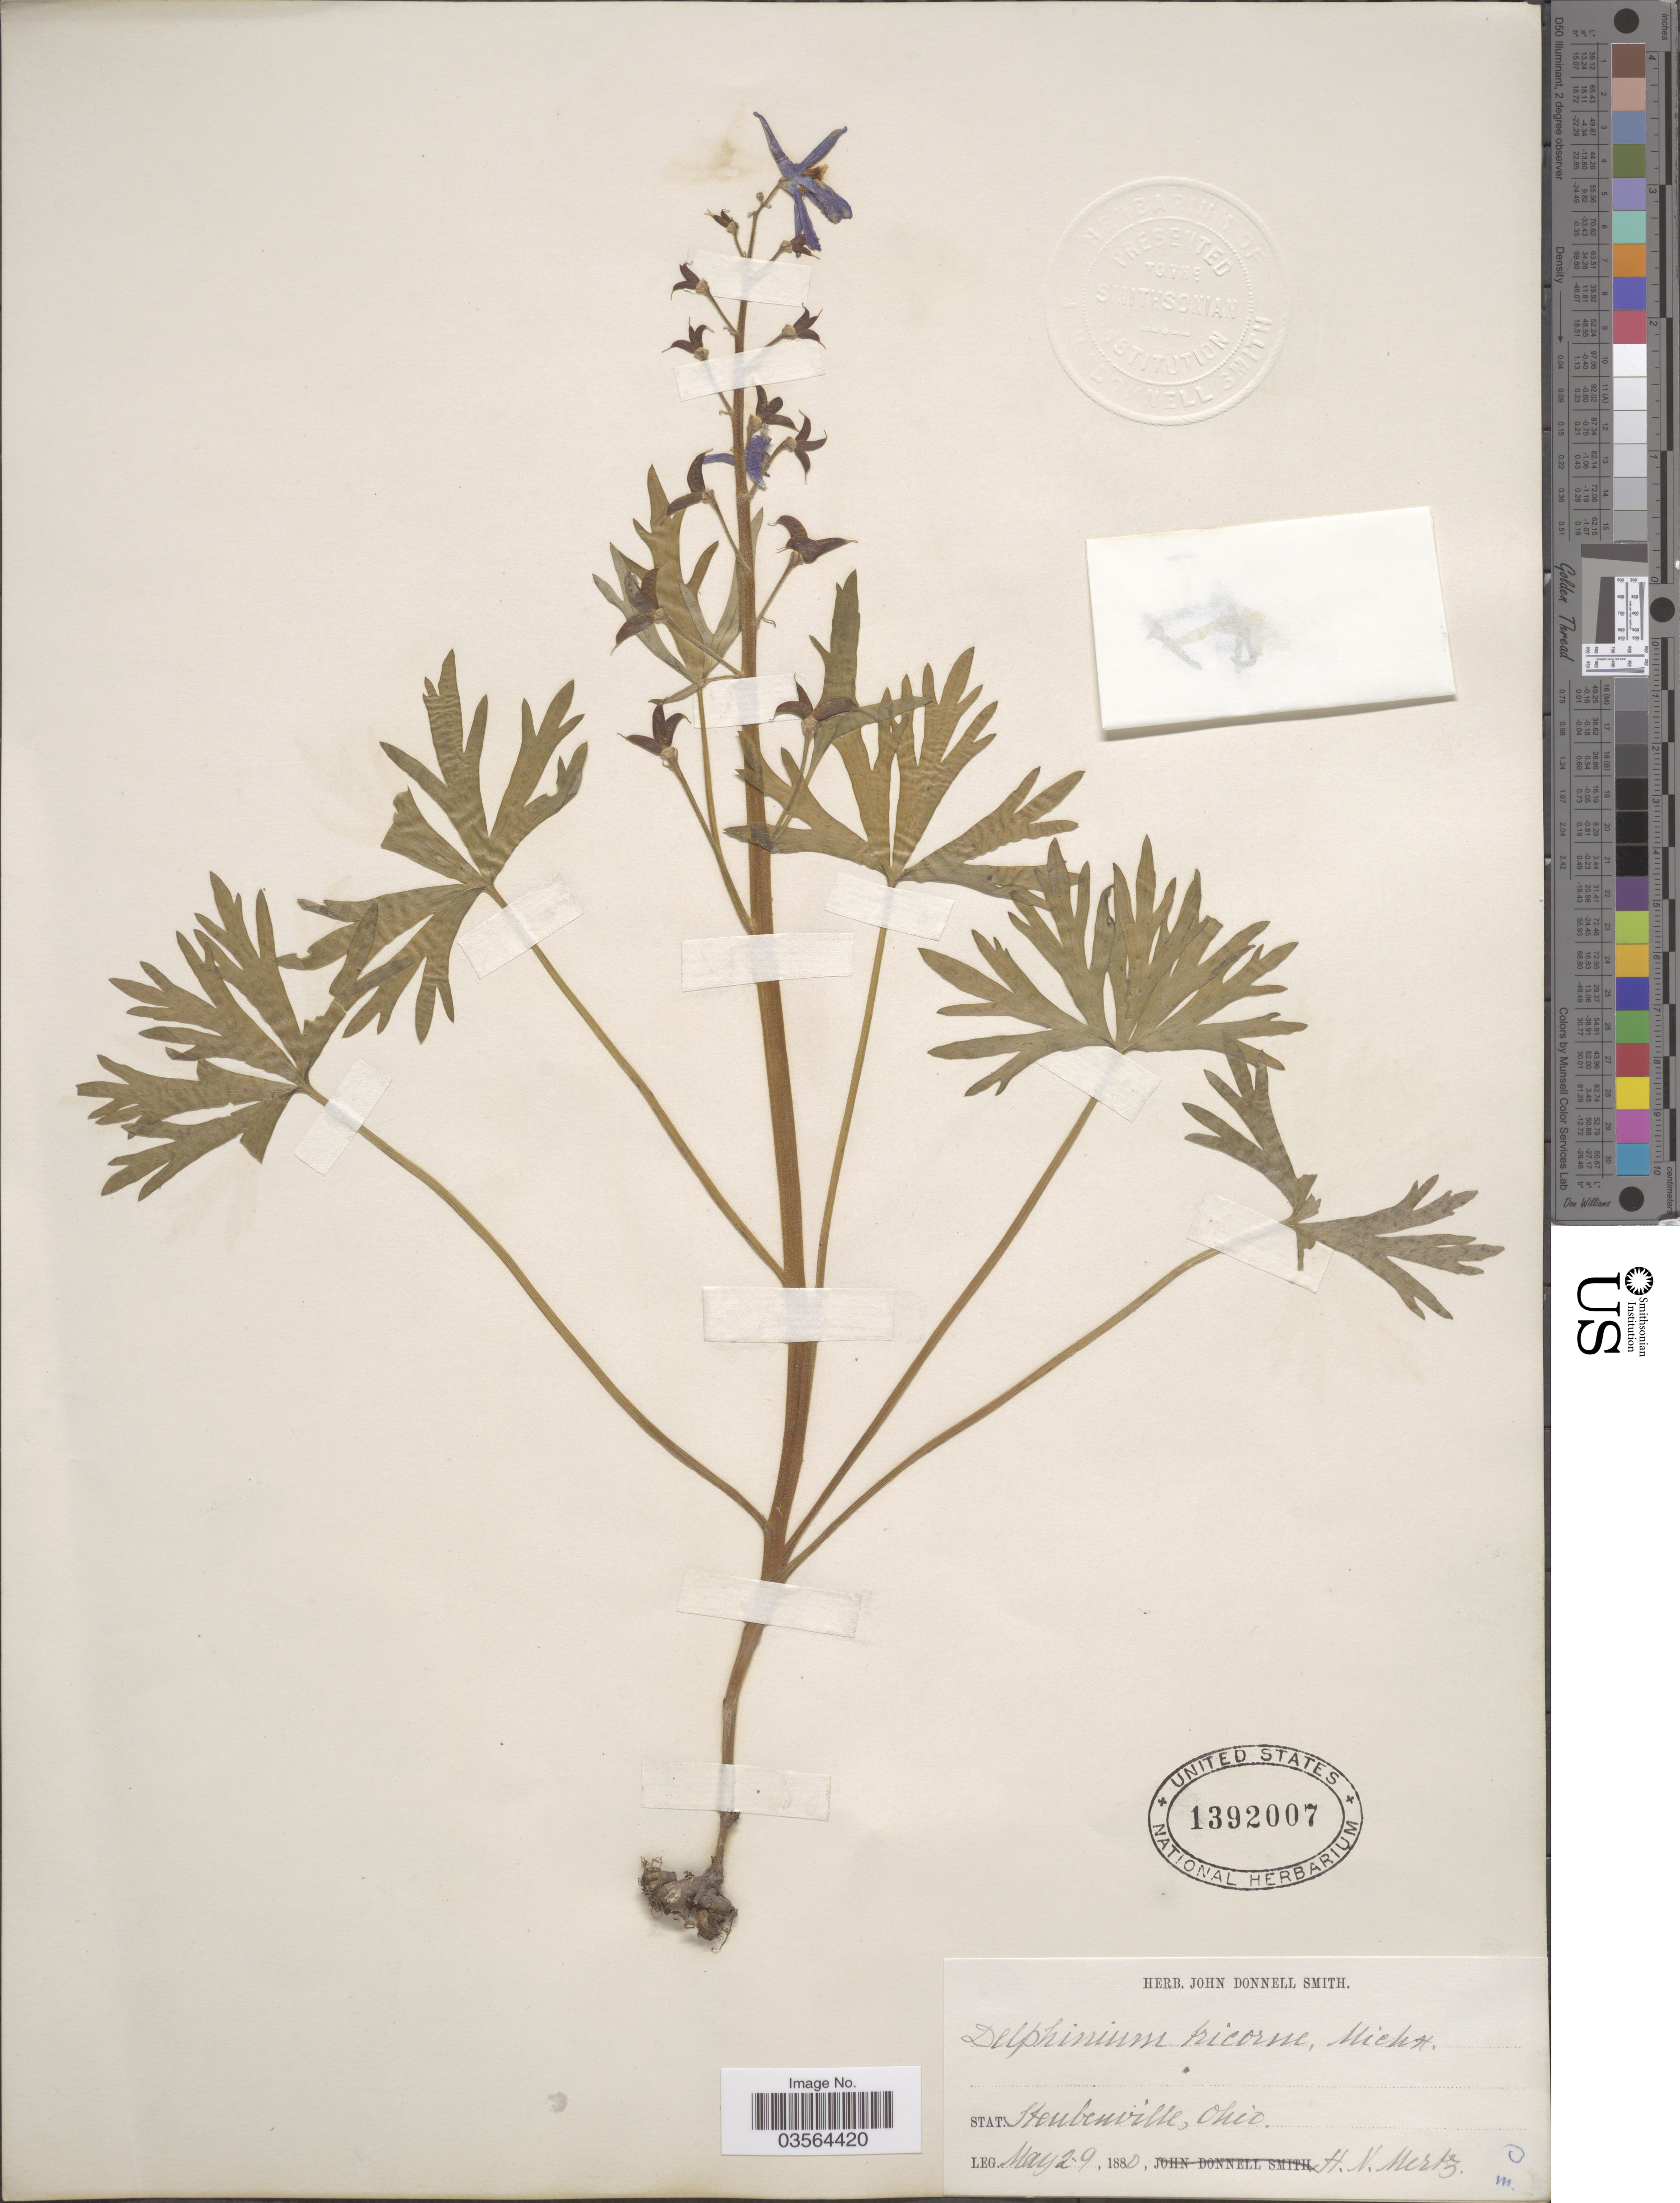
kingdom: Plantae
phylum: Tracheophyta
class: Magnoliopsida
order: Ranunculales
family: Ranunculaceae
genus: Delphinium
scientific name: Delphinium tricorne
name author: Michx.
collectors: H. Mertz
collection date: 1880-05-29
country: United States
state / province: Ohio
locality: Stat. Steubenville.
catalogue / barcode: US 1392007